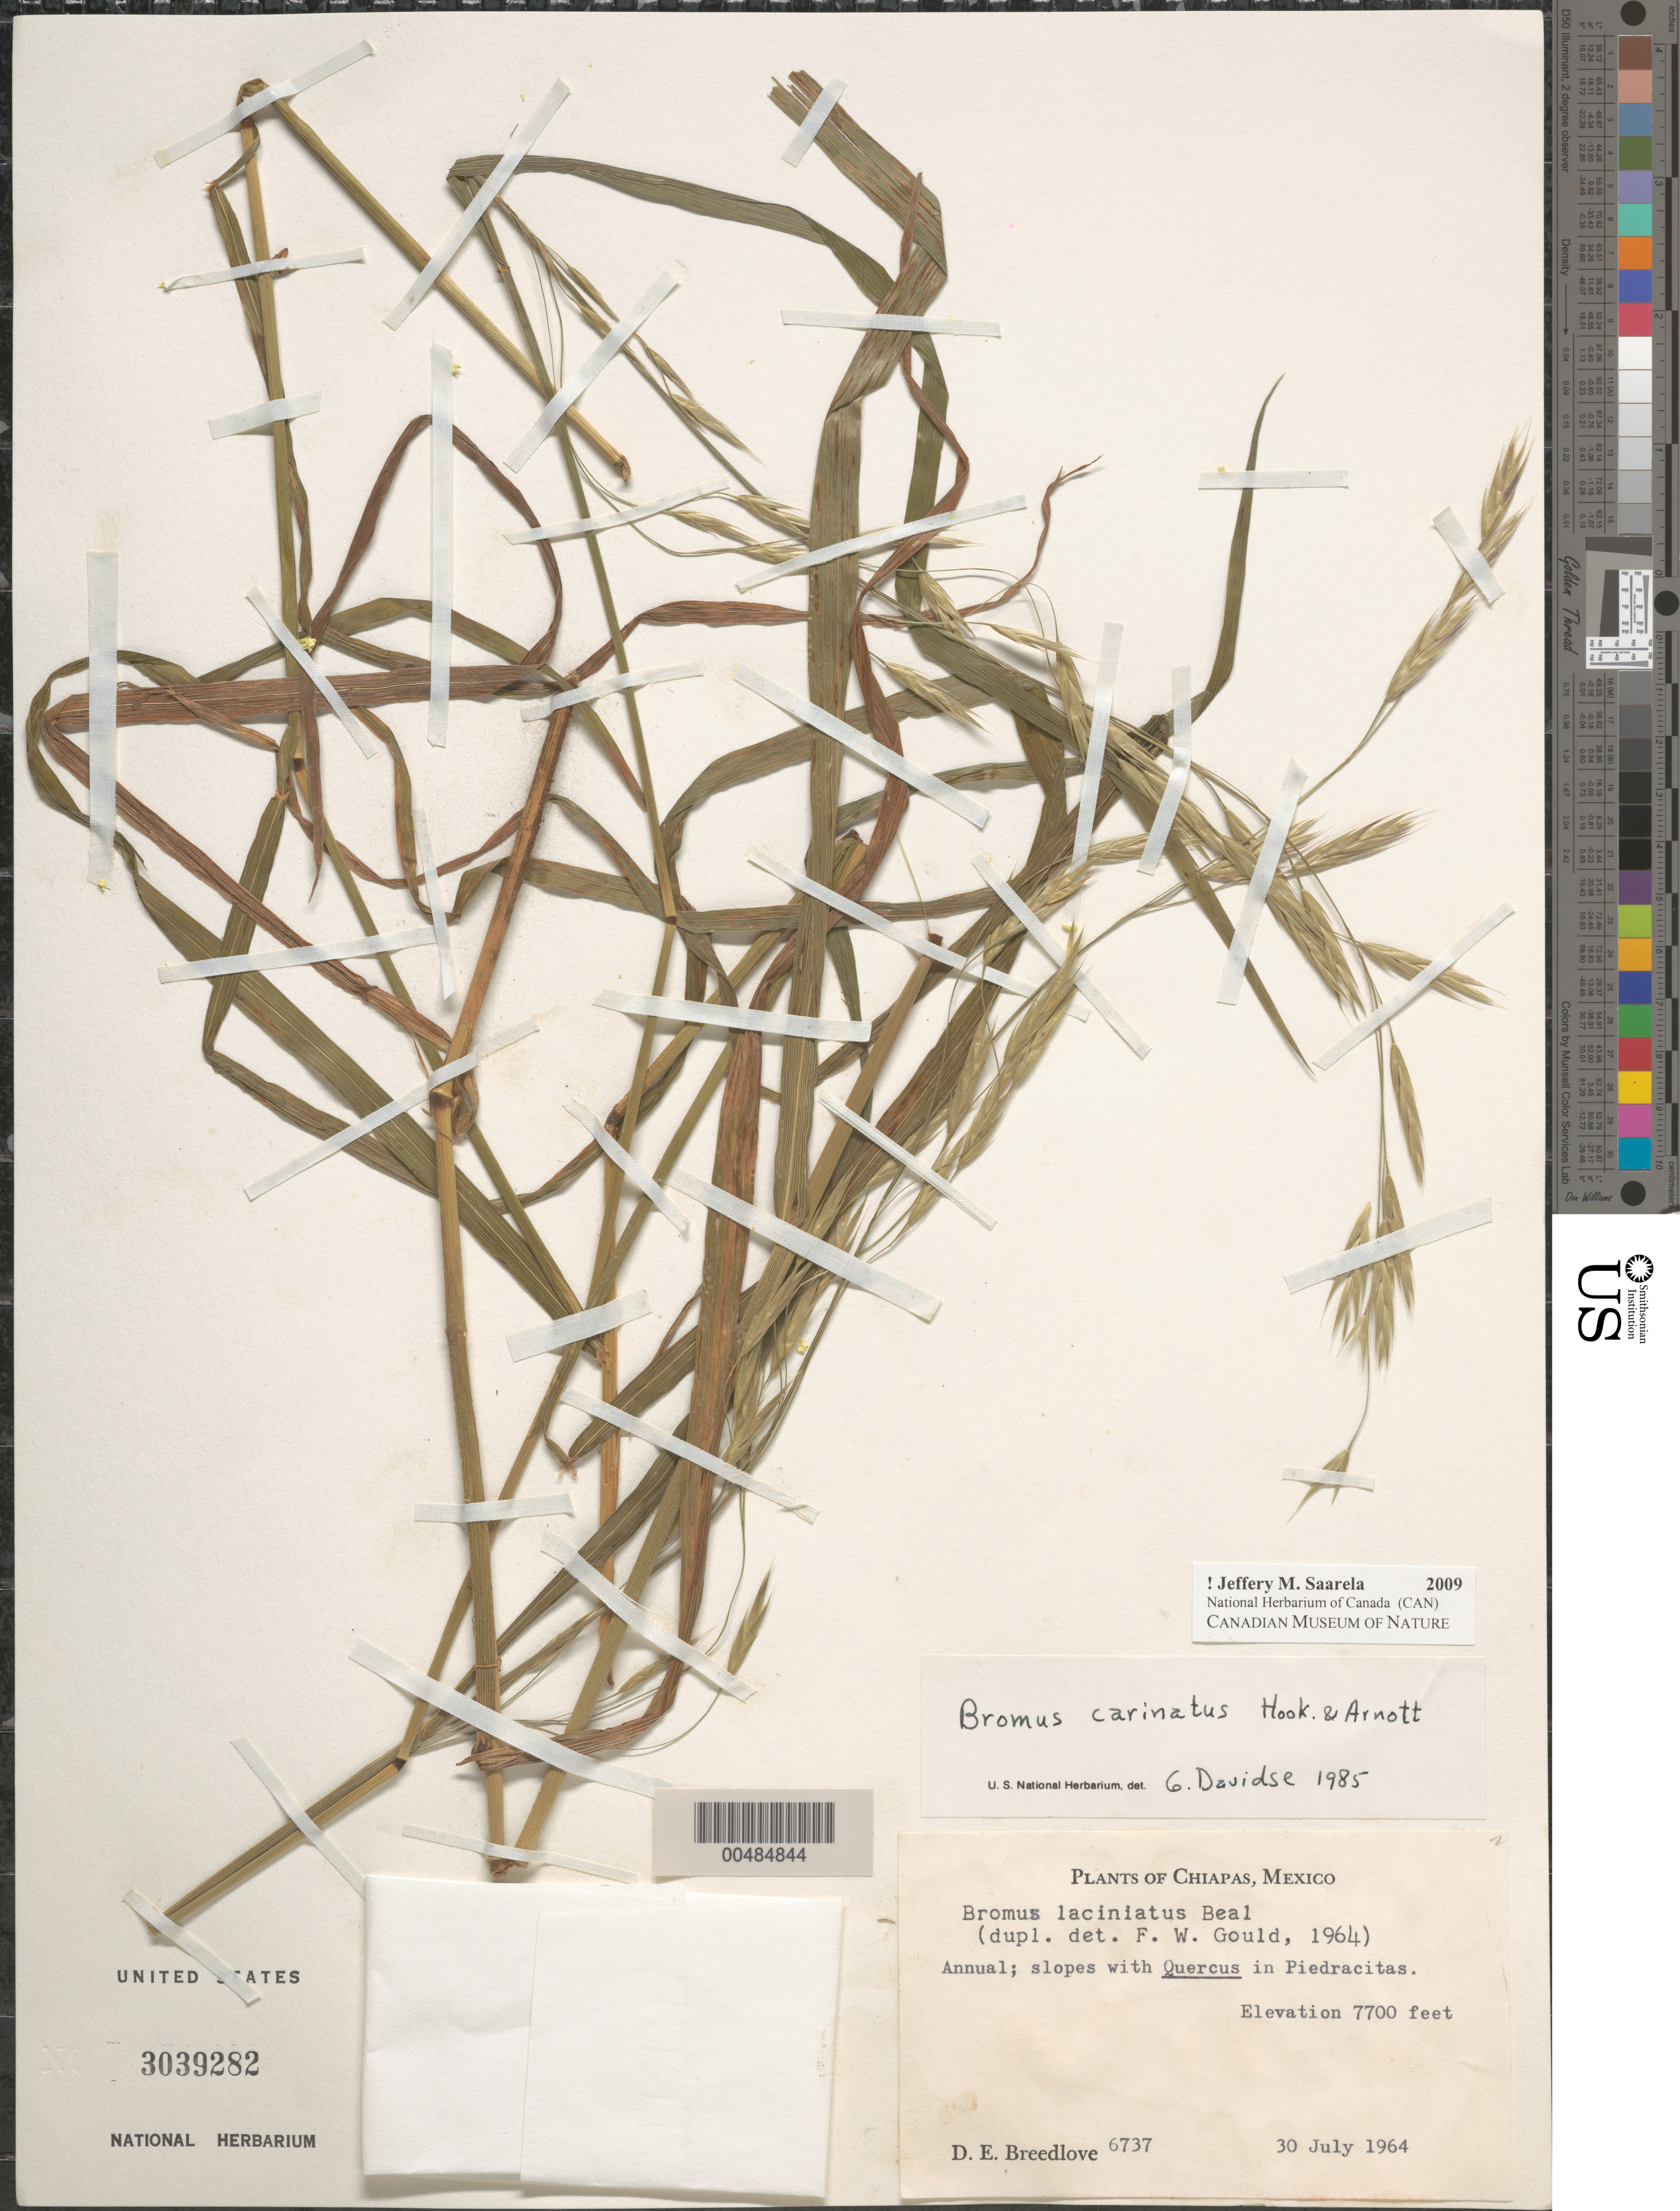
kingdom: Plantae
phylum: Tracheophyta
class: Liliopsida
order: Poales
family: Poaceae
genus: Bromus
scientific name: Bromus carinatus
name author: Hook. & Arn.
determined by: Davidse, Gerrit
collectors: D. E. Breedlove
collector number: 6737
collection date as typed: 30 Jul 1964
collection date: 1964-07-30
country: Mexico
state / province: Chiapas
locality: In Piedracitas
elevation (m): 2347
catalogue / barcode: US 3039282